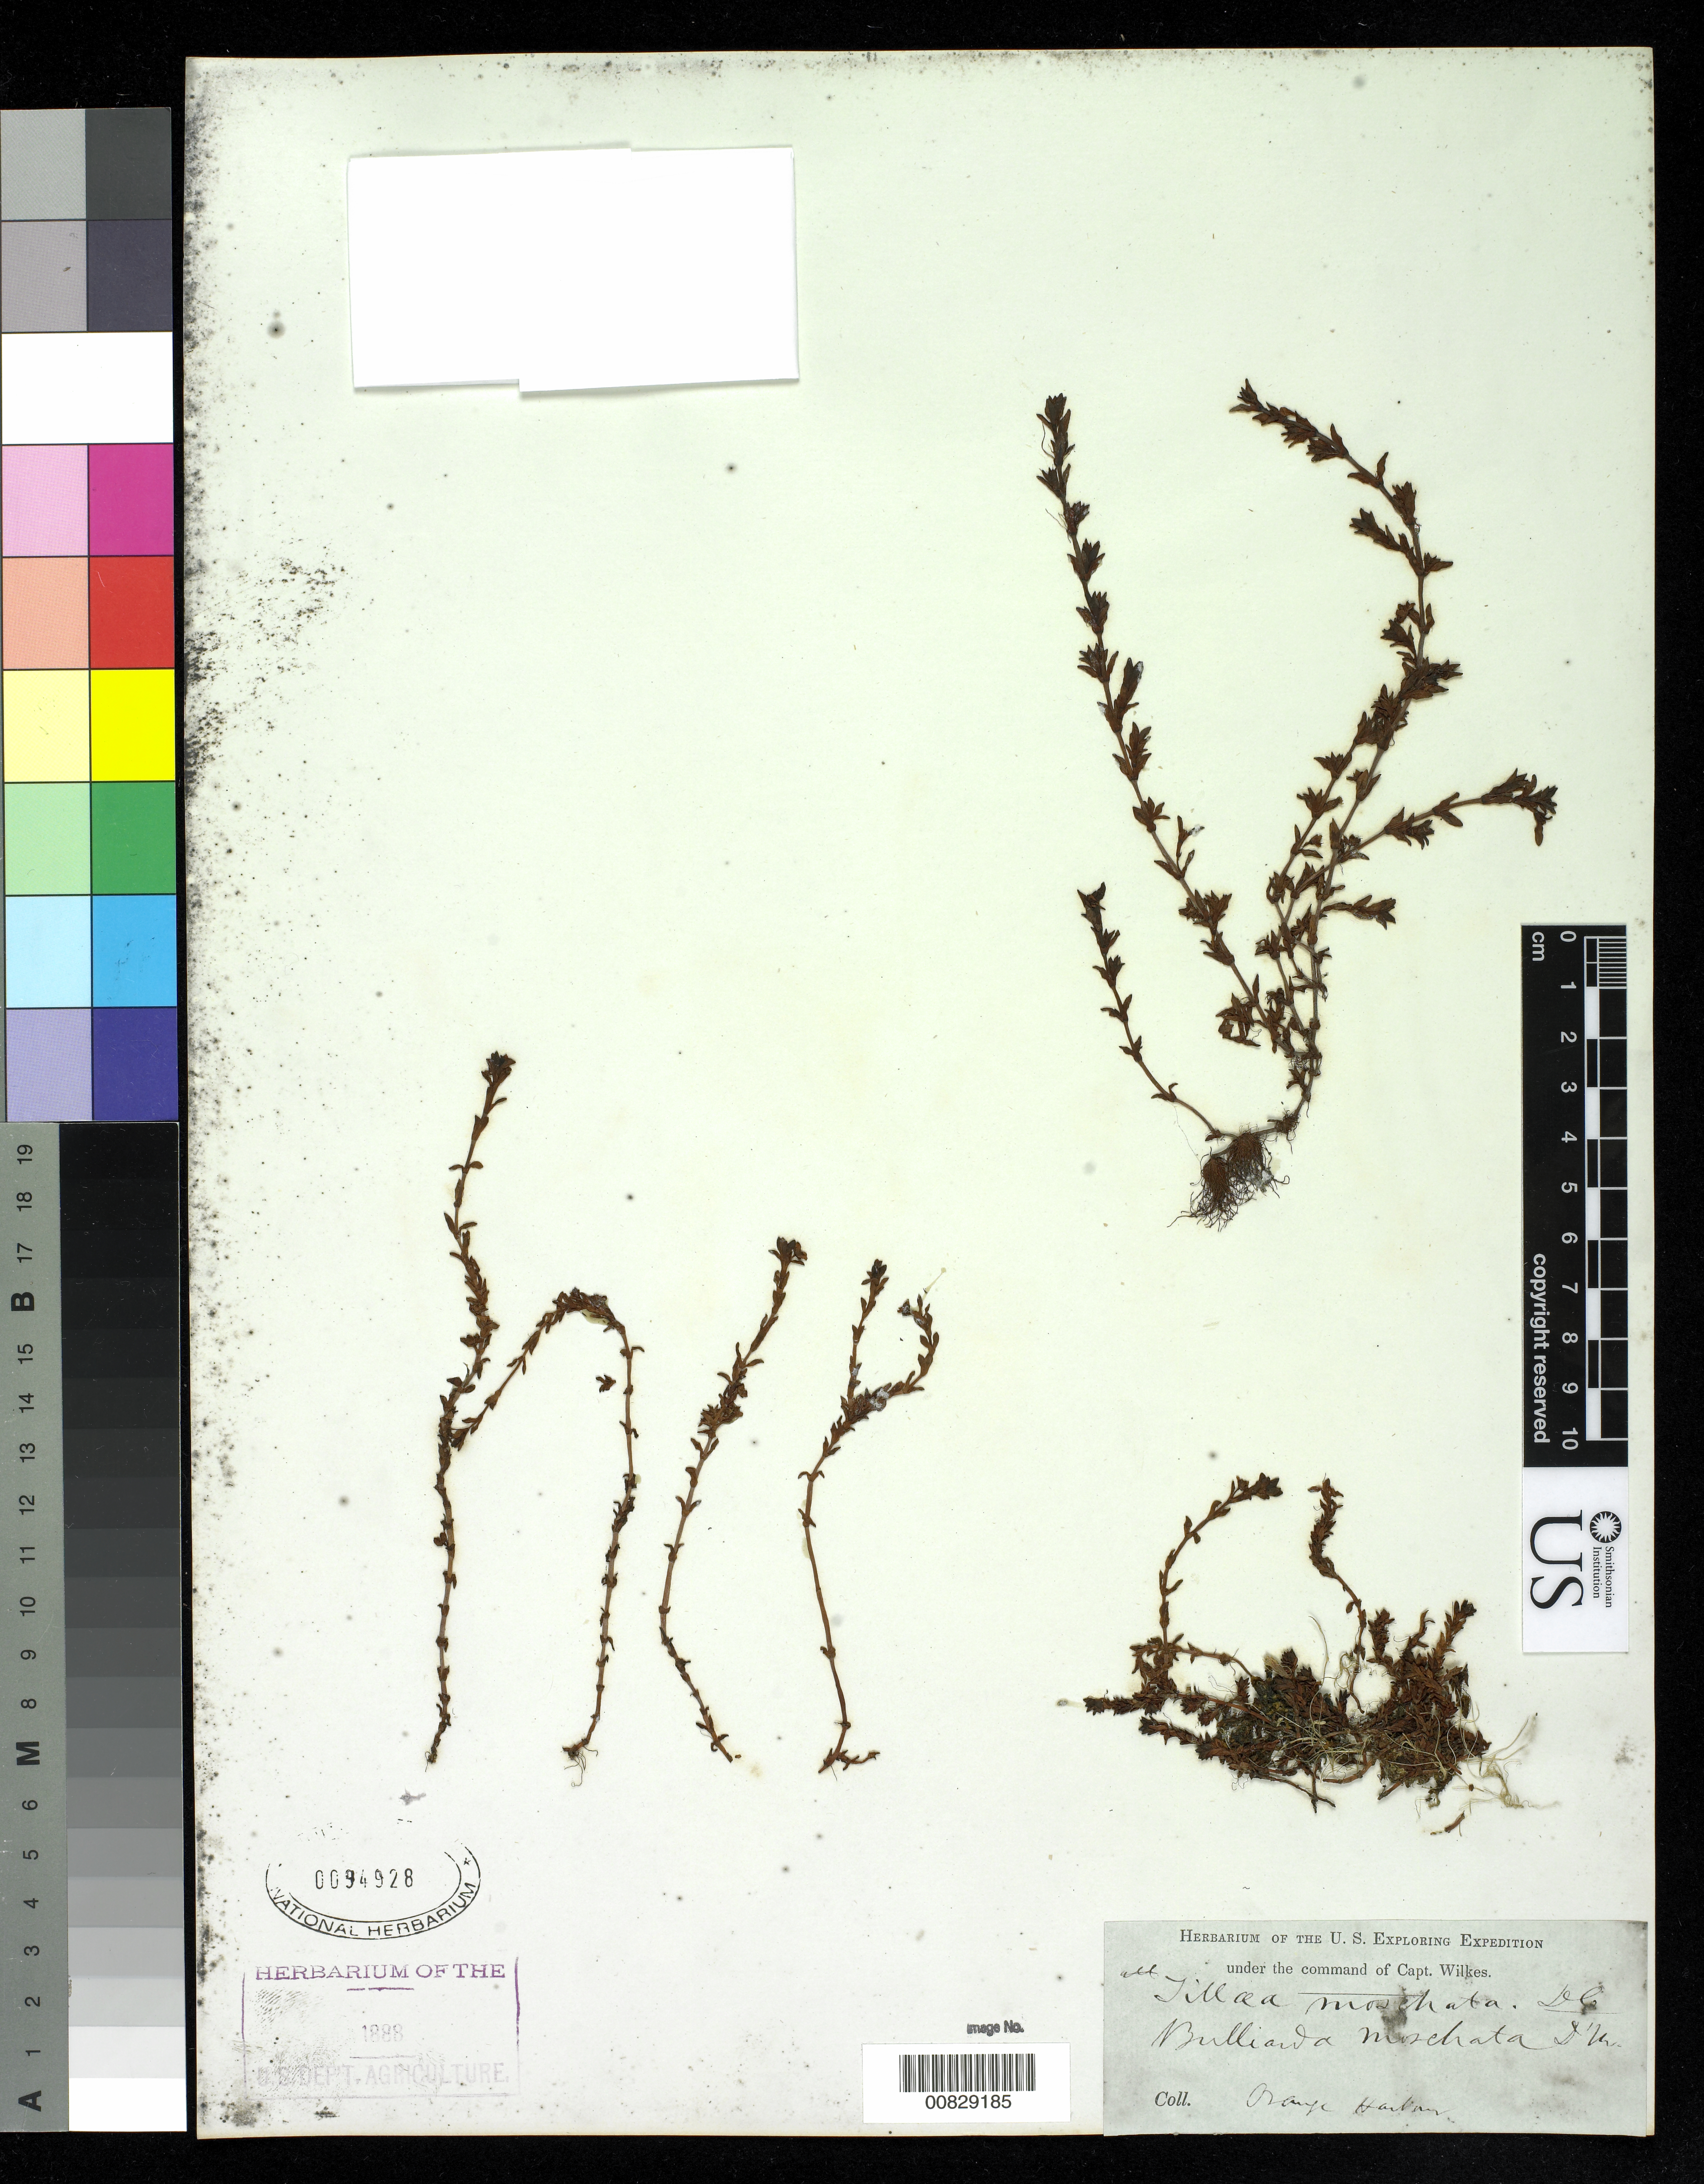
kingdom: Plantae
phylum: Tracheophyta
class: Magnoliopsida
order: Saxifragales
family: Crassulaceae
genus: Crassula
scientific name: Crassula moschata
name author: G. Forst.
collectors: Wilkes Explor. Exped.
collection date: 1838/1842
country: Argentina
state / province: Tierra del Fuego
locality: Orange Harbor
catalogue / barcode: US 94928